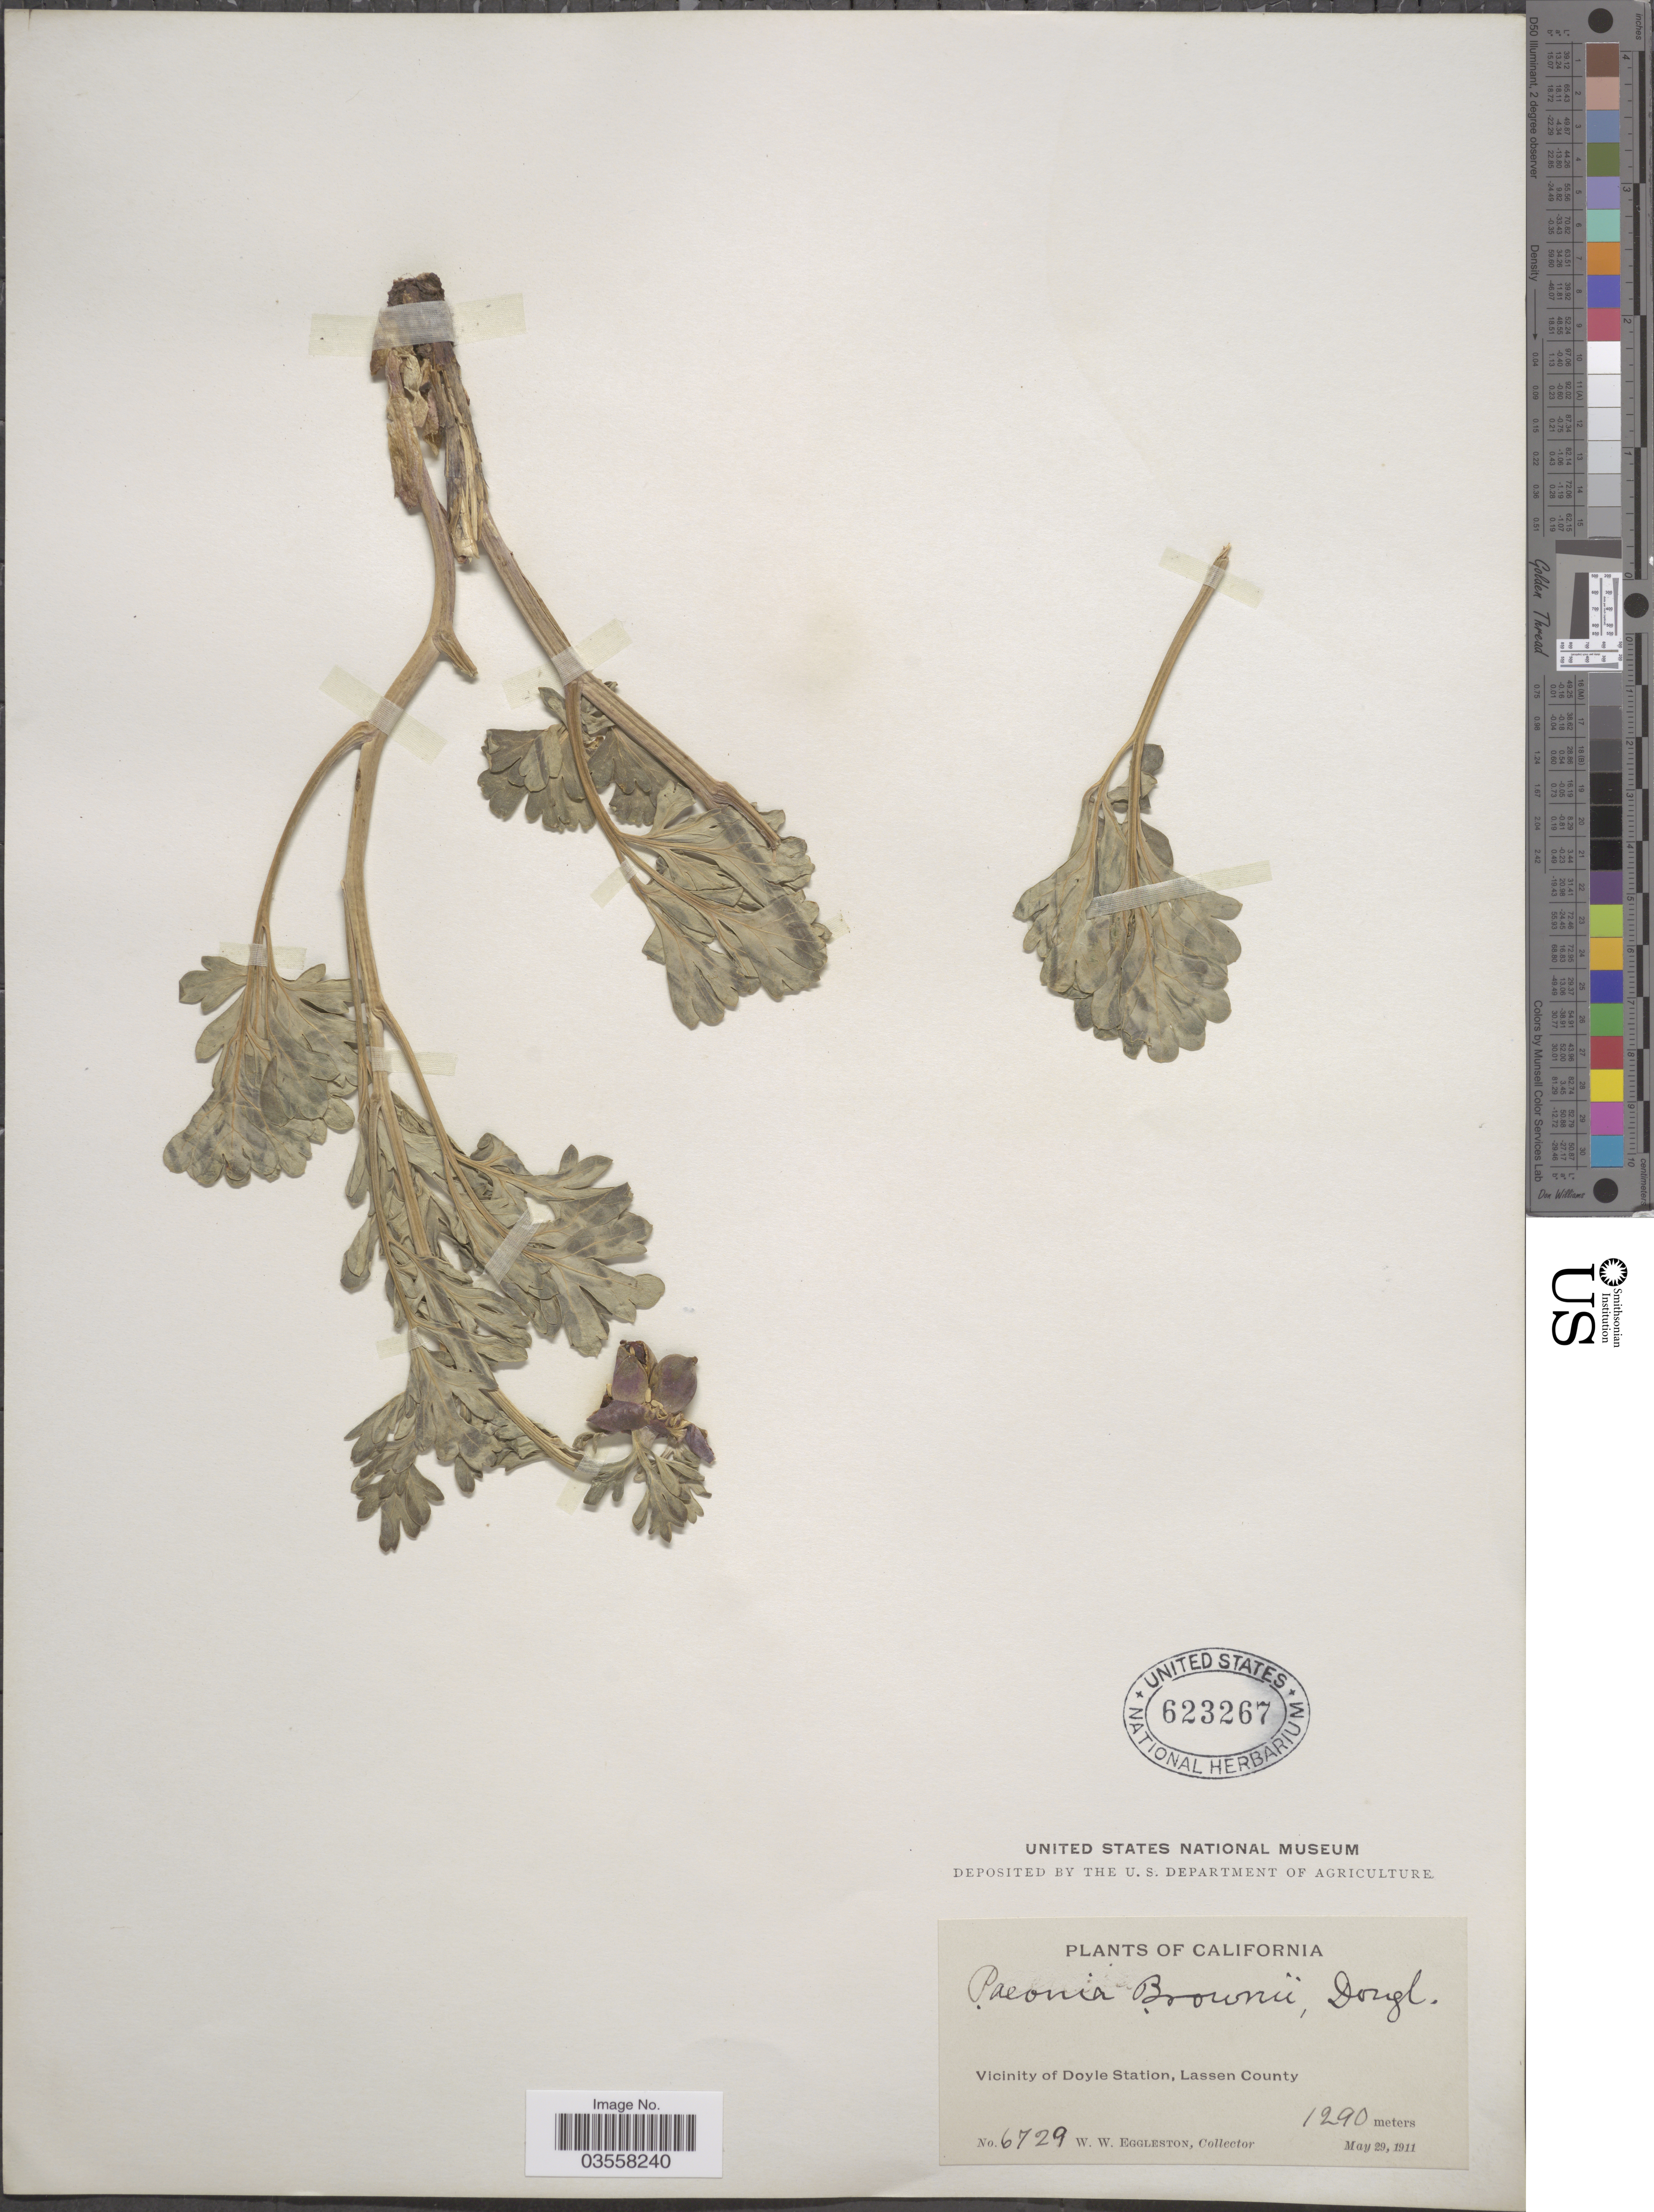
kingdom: Plantae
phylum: Tracheophyta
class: Magnoliopsida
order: Saxifragales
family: Paeoniaceae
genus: Paeonia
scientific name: Paeonia brownii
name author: Douglas ex Hook.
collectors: W. W. Eggleston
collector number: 6729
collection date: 1911-05-29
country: United States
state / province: California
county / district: Lassen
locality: Vicinity of Doyle Station, Lassen County.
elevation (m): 1290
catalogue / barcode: US 623267